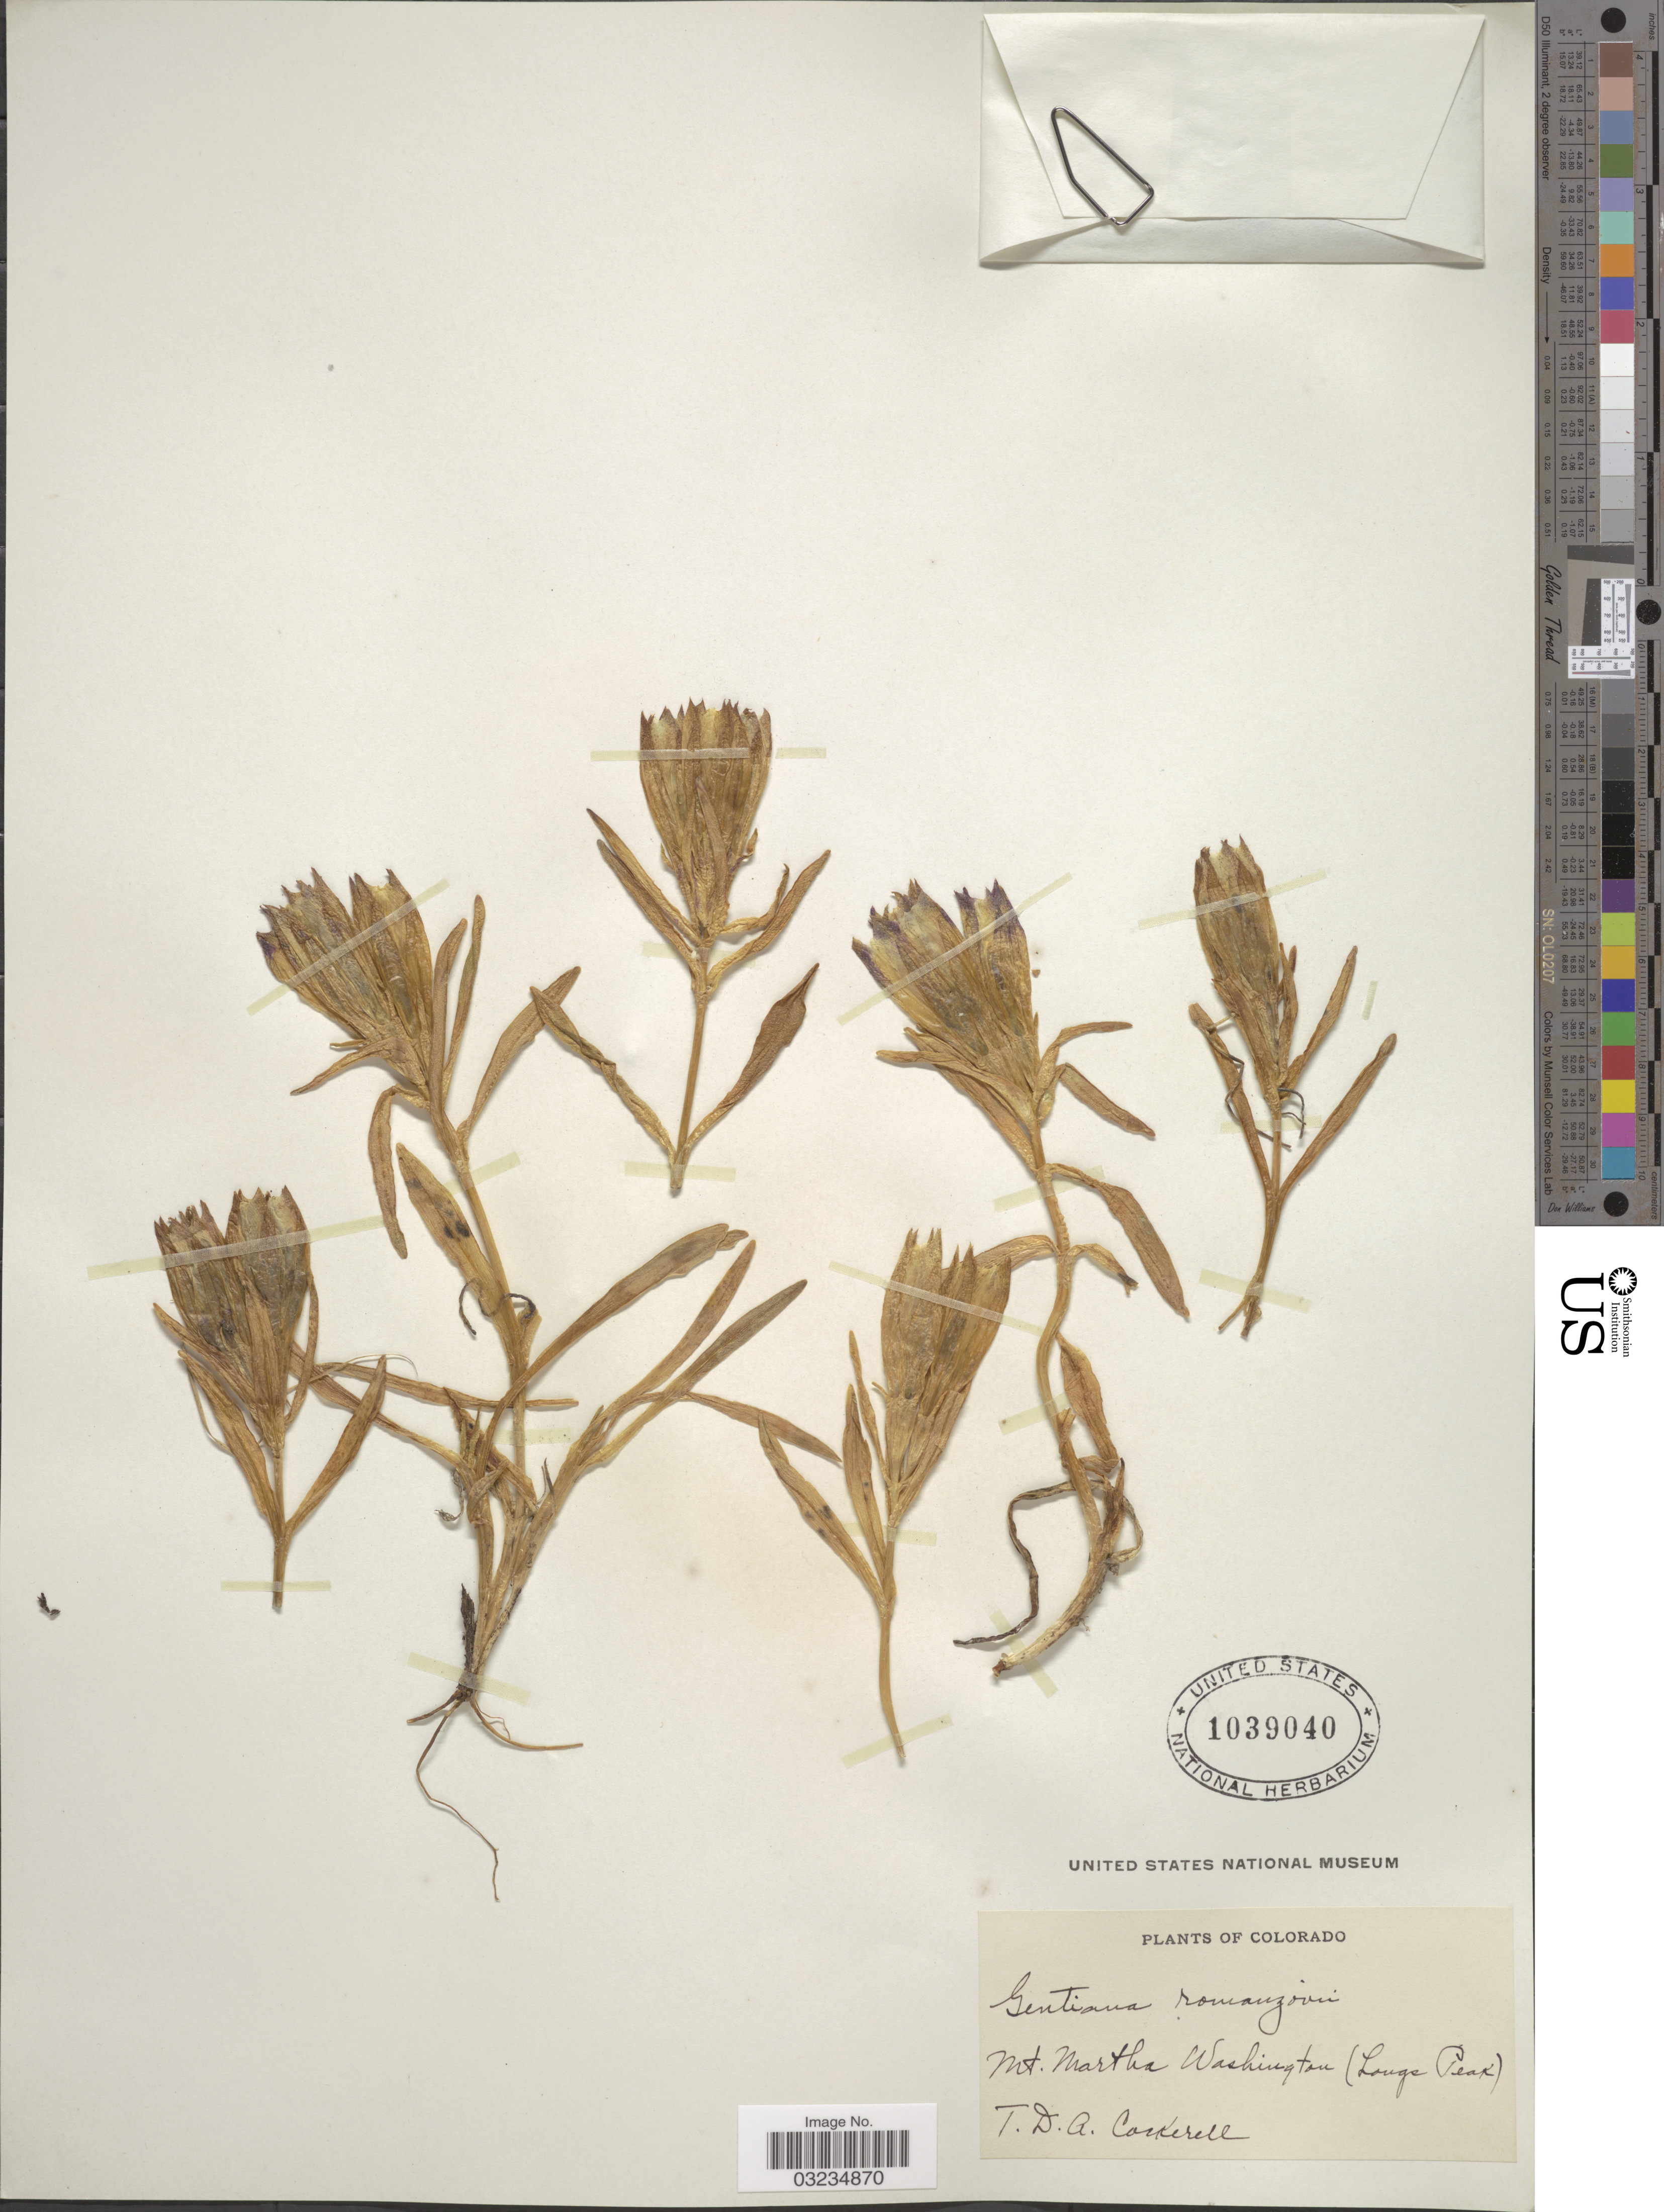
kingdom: Plantae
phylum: Tracheophyta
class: Magnoliopsida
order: Gentianales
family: Gentianaceae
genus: Gentiana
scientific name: Gentiana romanzovii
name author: Ledeb. ex Bunge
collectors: T. Cockerell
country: United States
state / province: Colorado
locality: Mt. Martha Washington (Longs Peak).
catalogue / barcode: US 1039040